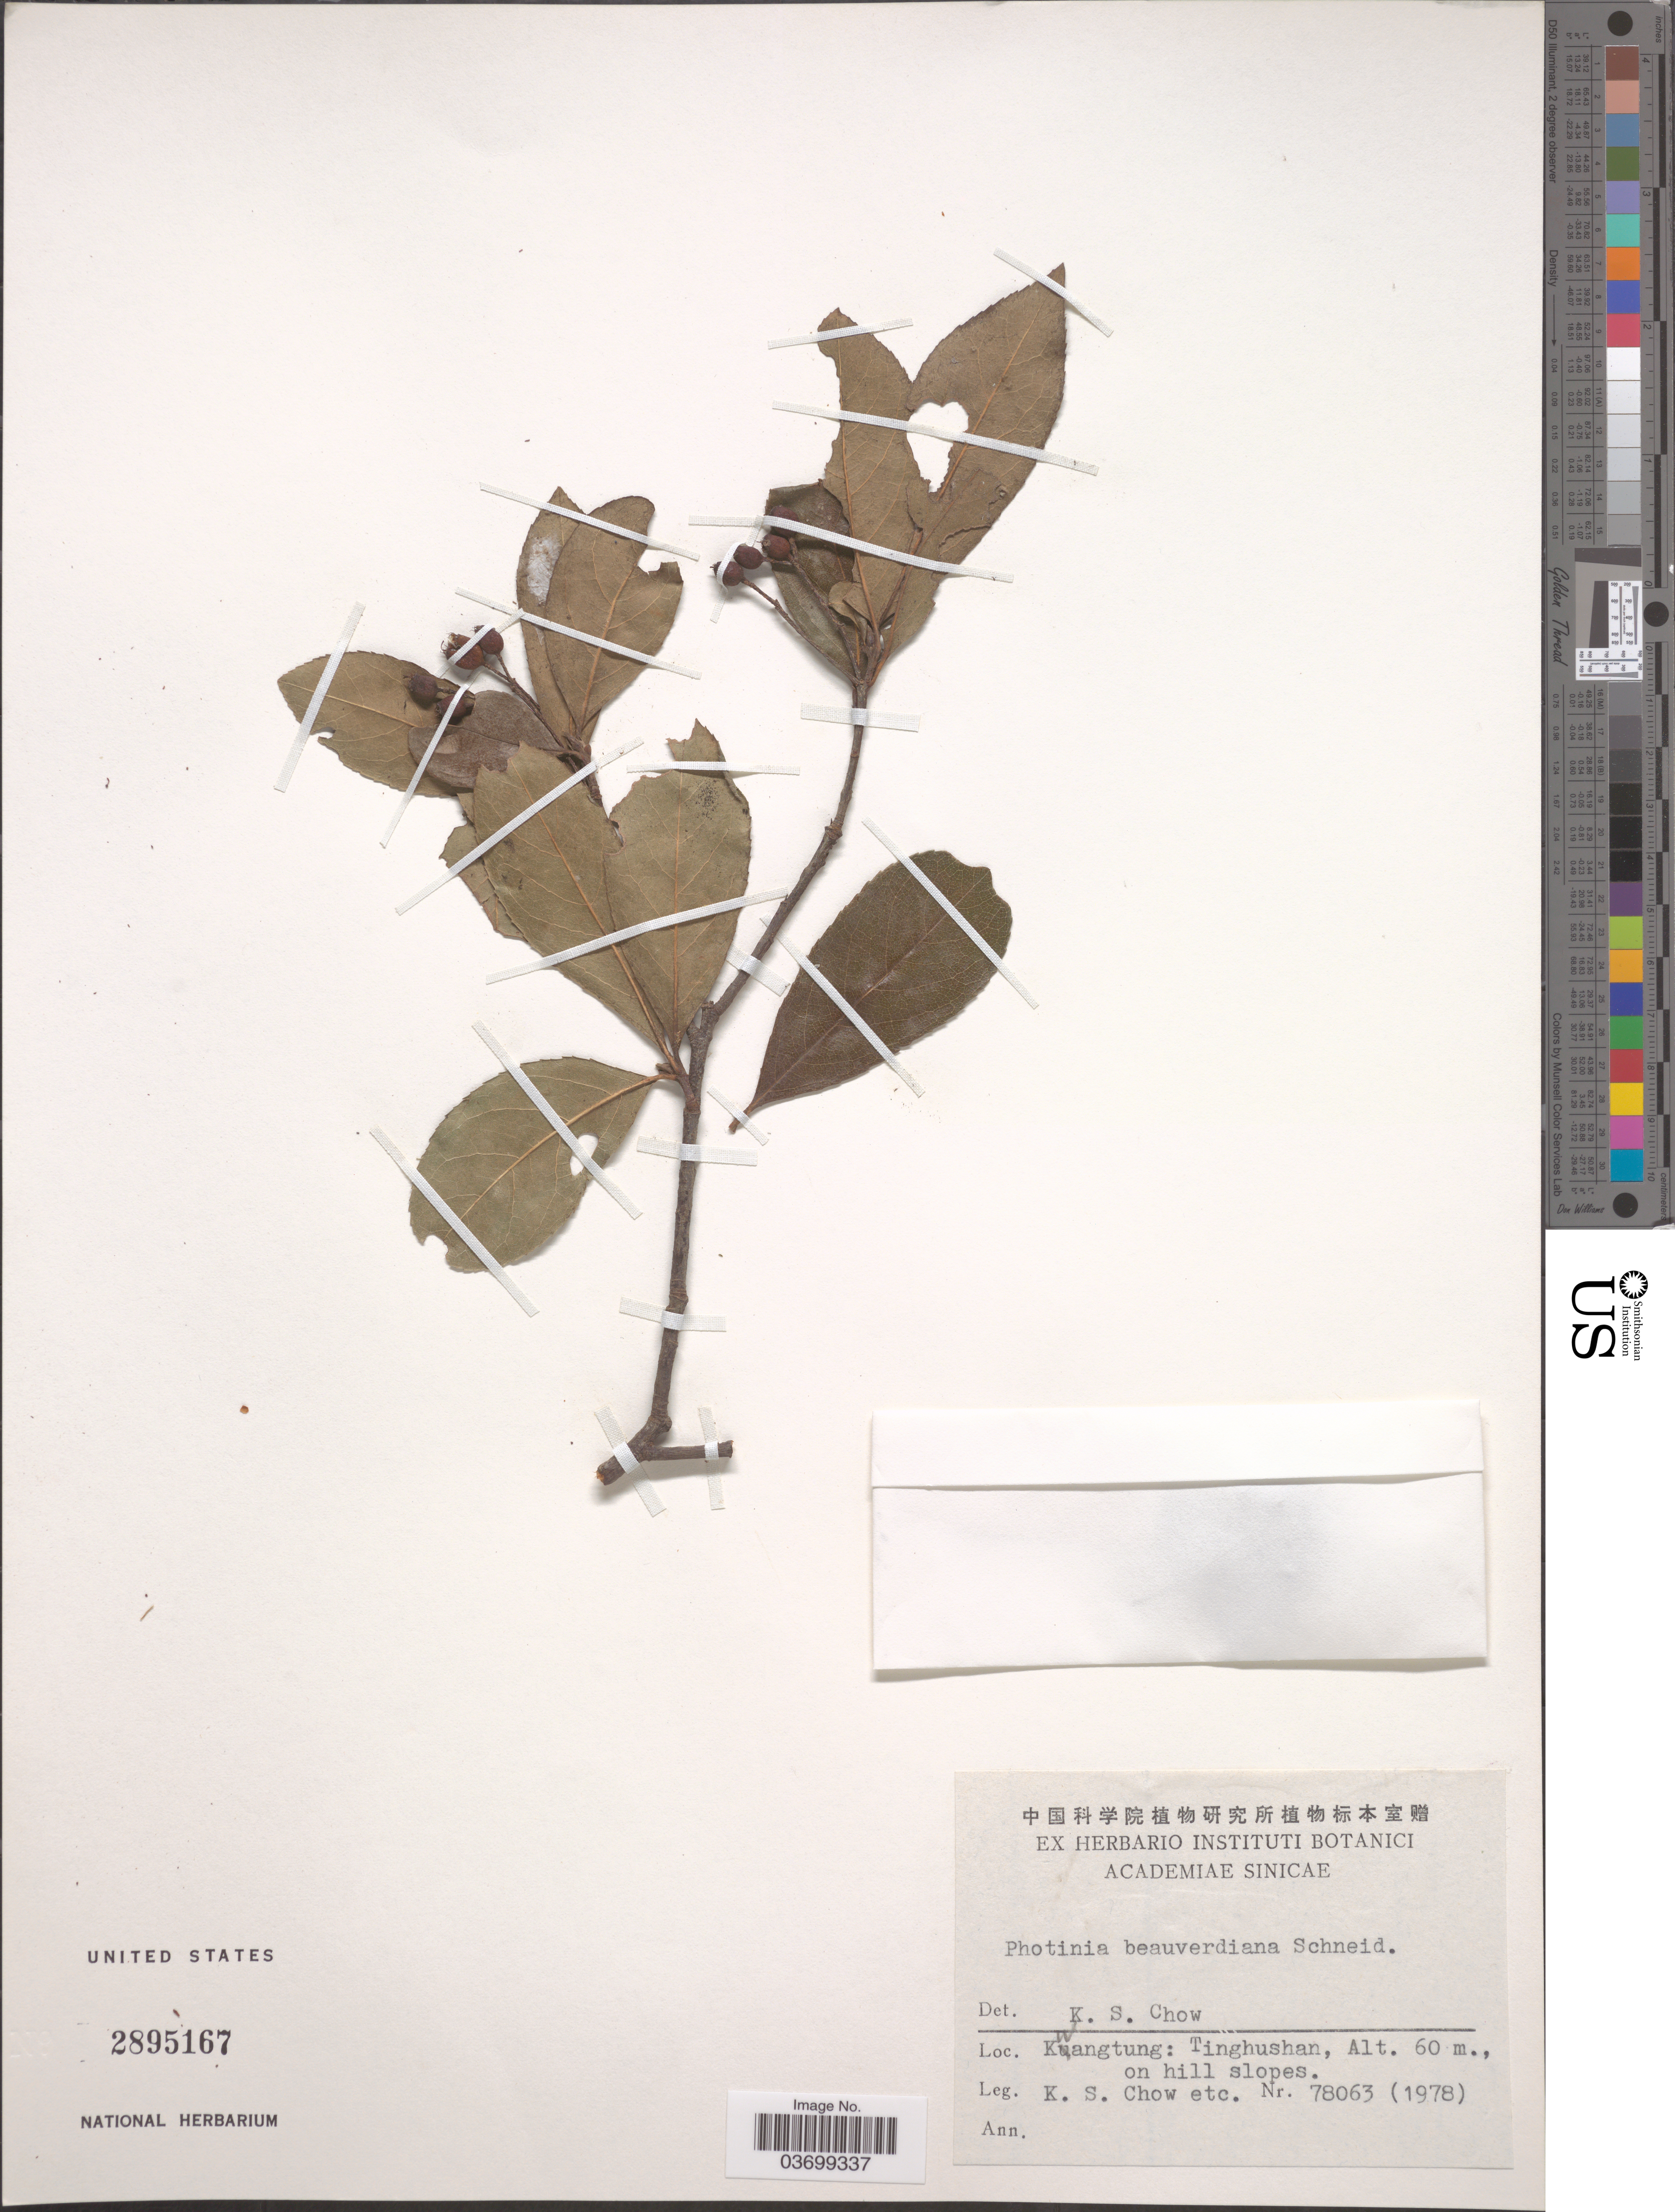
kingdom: Plantae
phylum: Tracheophyta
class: Magnoliopsida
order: Rosales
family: Rosaceae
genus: Photinia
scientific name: Photinia beauverdiana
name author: C.K. Schneid.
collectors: K. S. Chow & et al.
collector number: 78063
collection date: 1978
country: China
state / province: Guangdong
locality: Kwangtung: Tinghushan, on hill slopes.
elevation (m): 60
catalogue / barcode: US 2895167